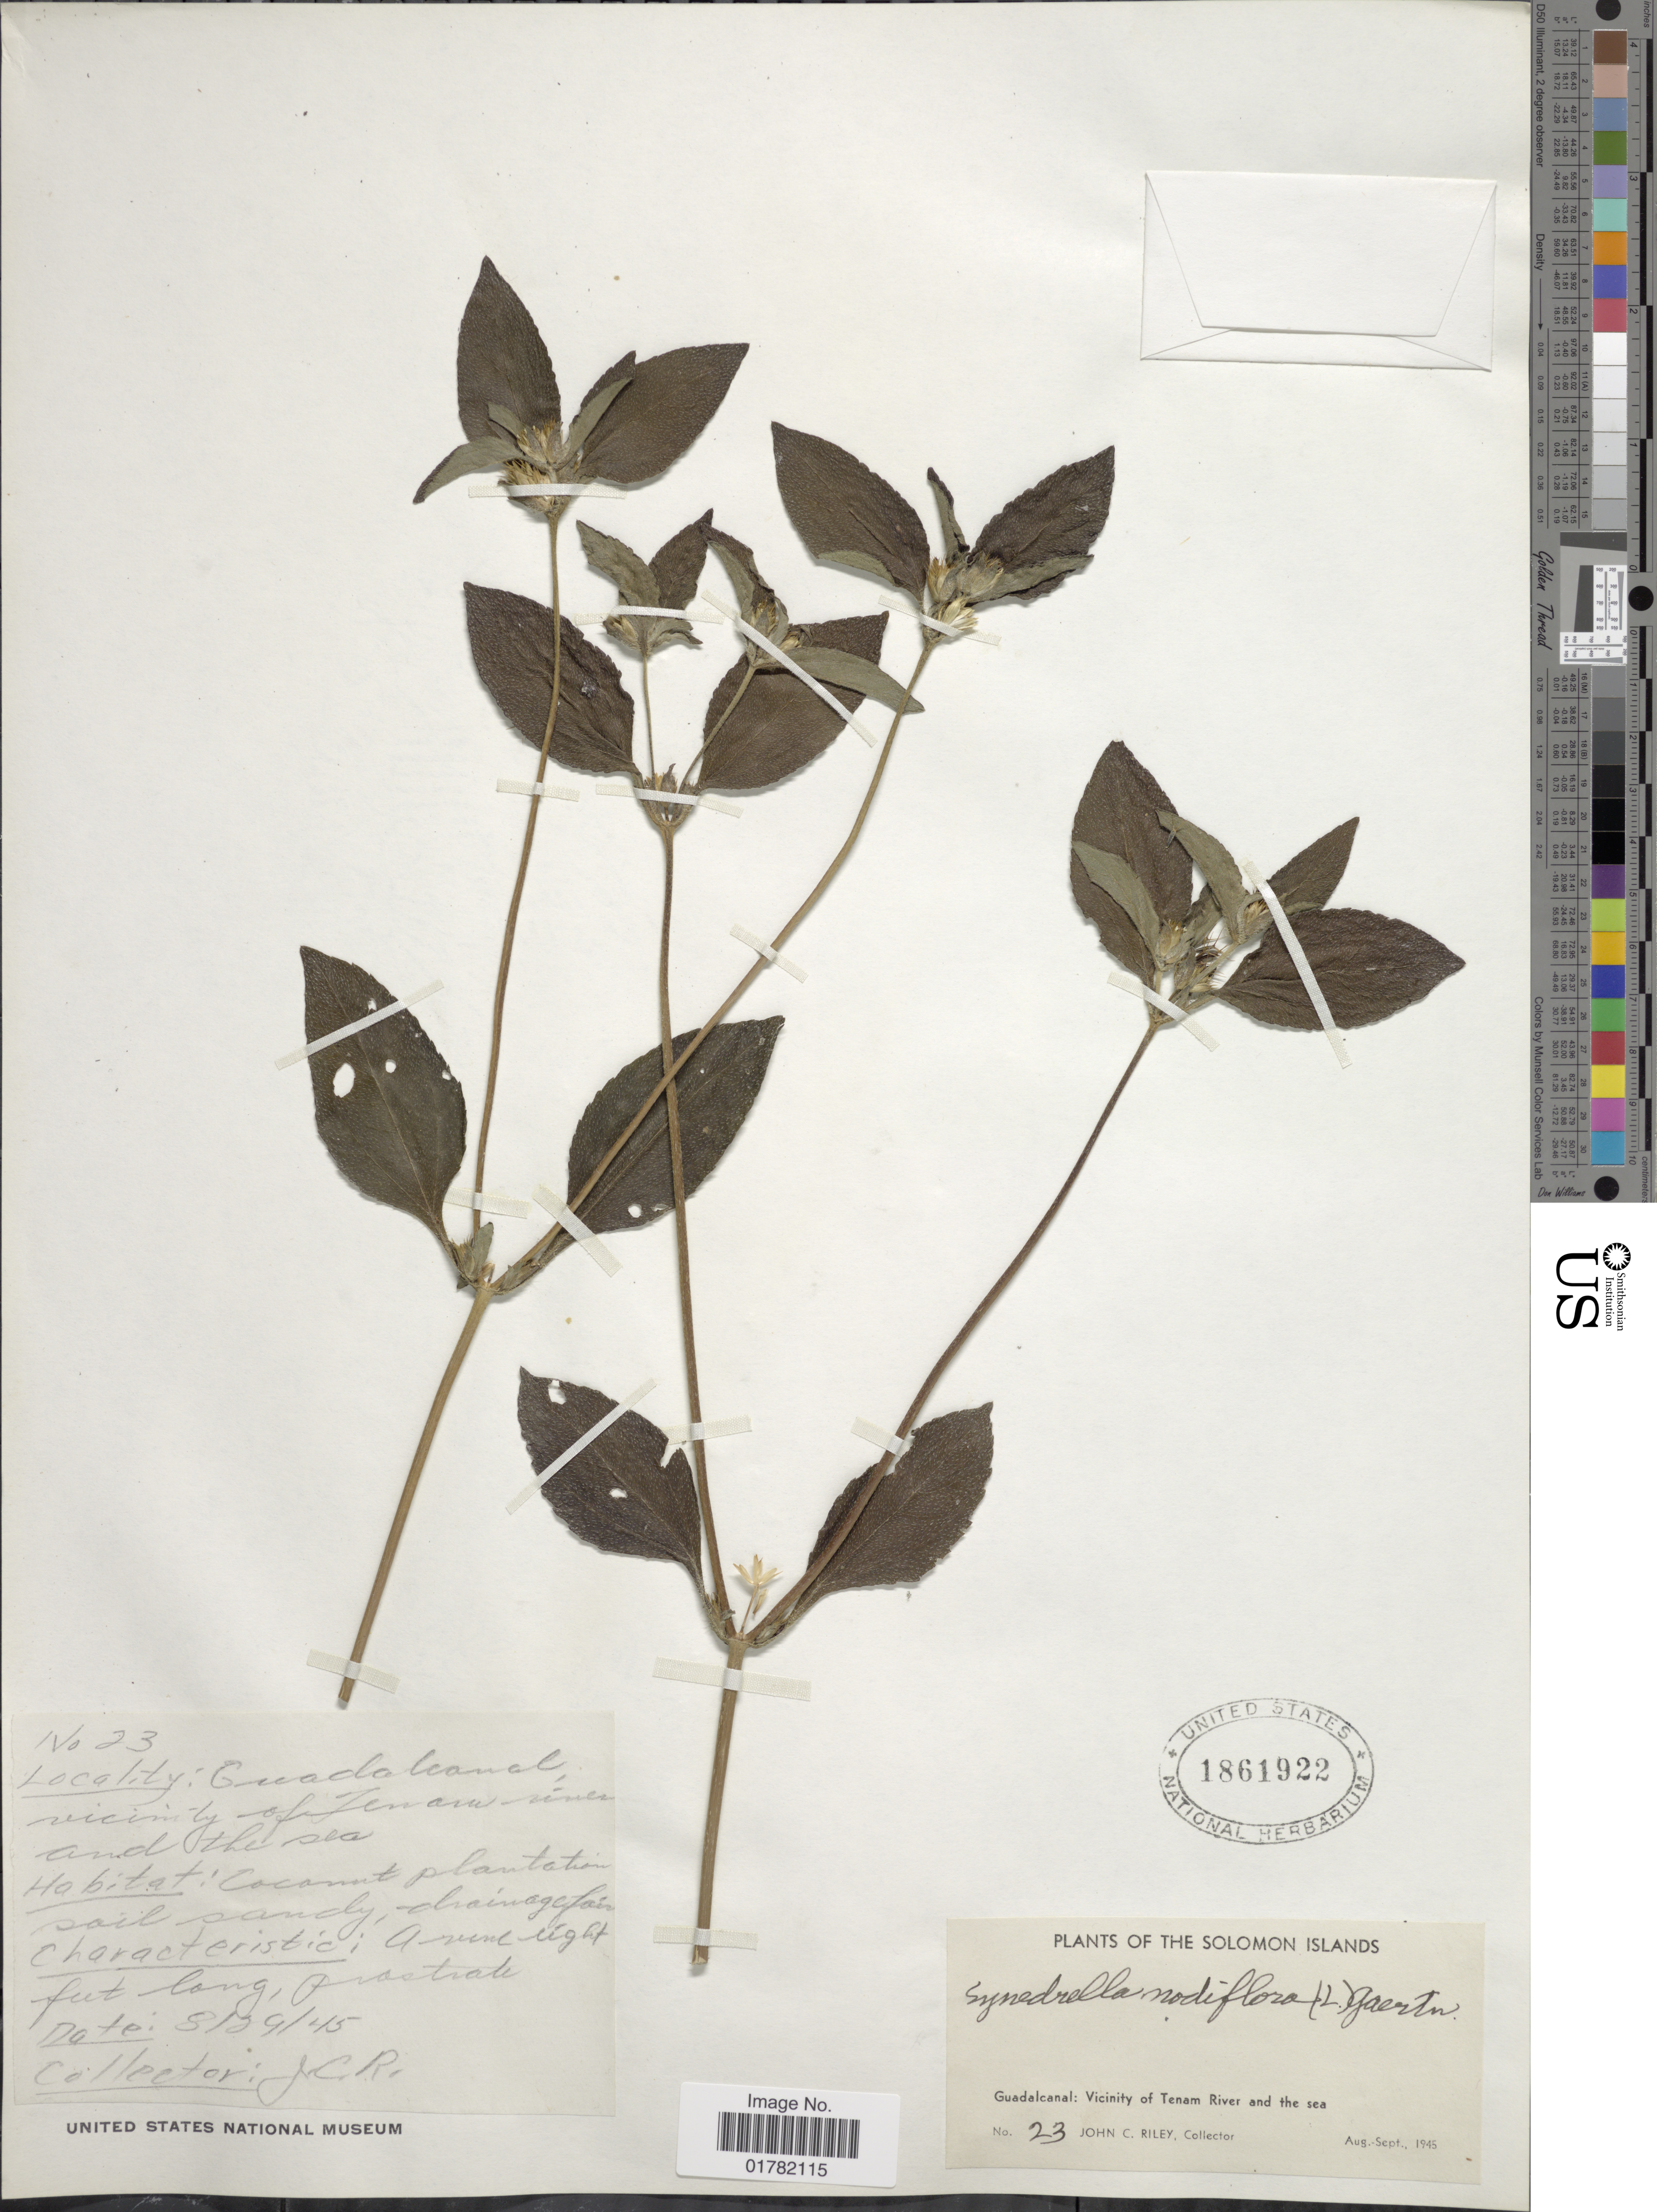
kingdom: Plantae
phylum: Tracheophyta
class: Magnoliopsida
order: Asterales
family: Asteraceae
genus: Synedrella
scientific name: Synedrella nodiflora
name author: (L.) Gaertn.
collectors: J. C. Riley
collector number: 23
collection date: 1945-08-29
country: Solomon Islands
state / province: Solomon Islands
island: Guadalcanal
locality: Guadalcanal: Vicinity of Tenam River and the sea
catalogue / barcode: US 1861922